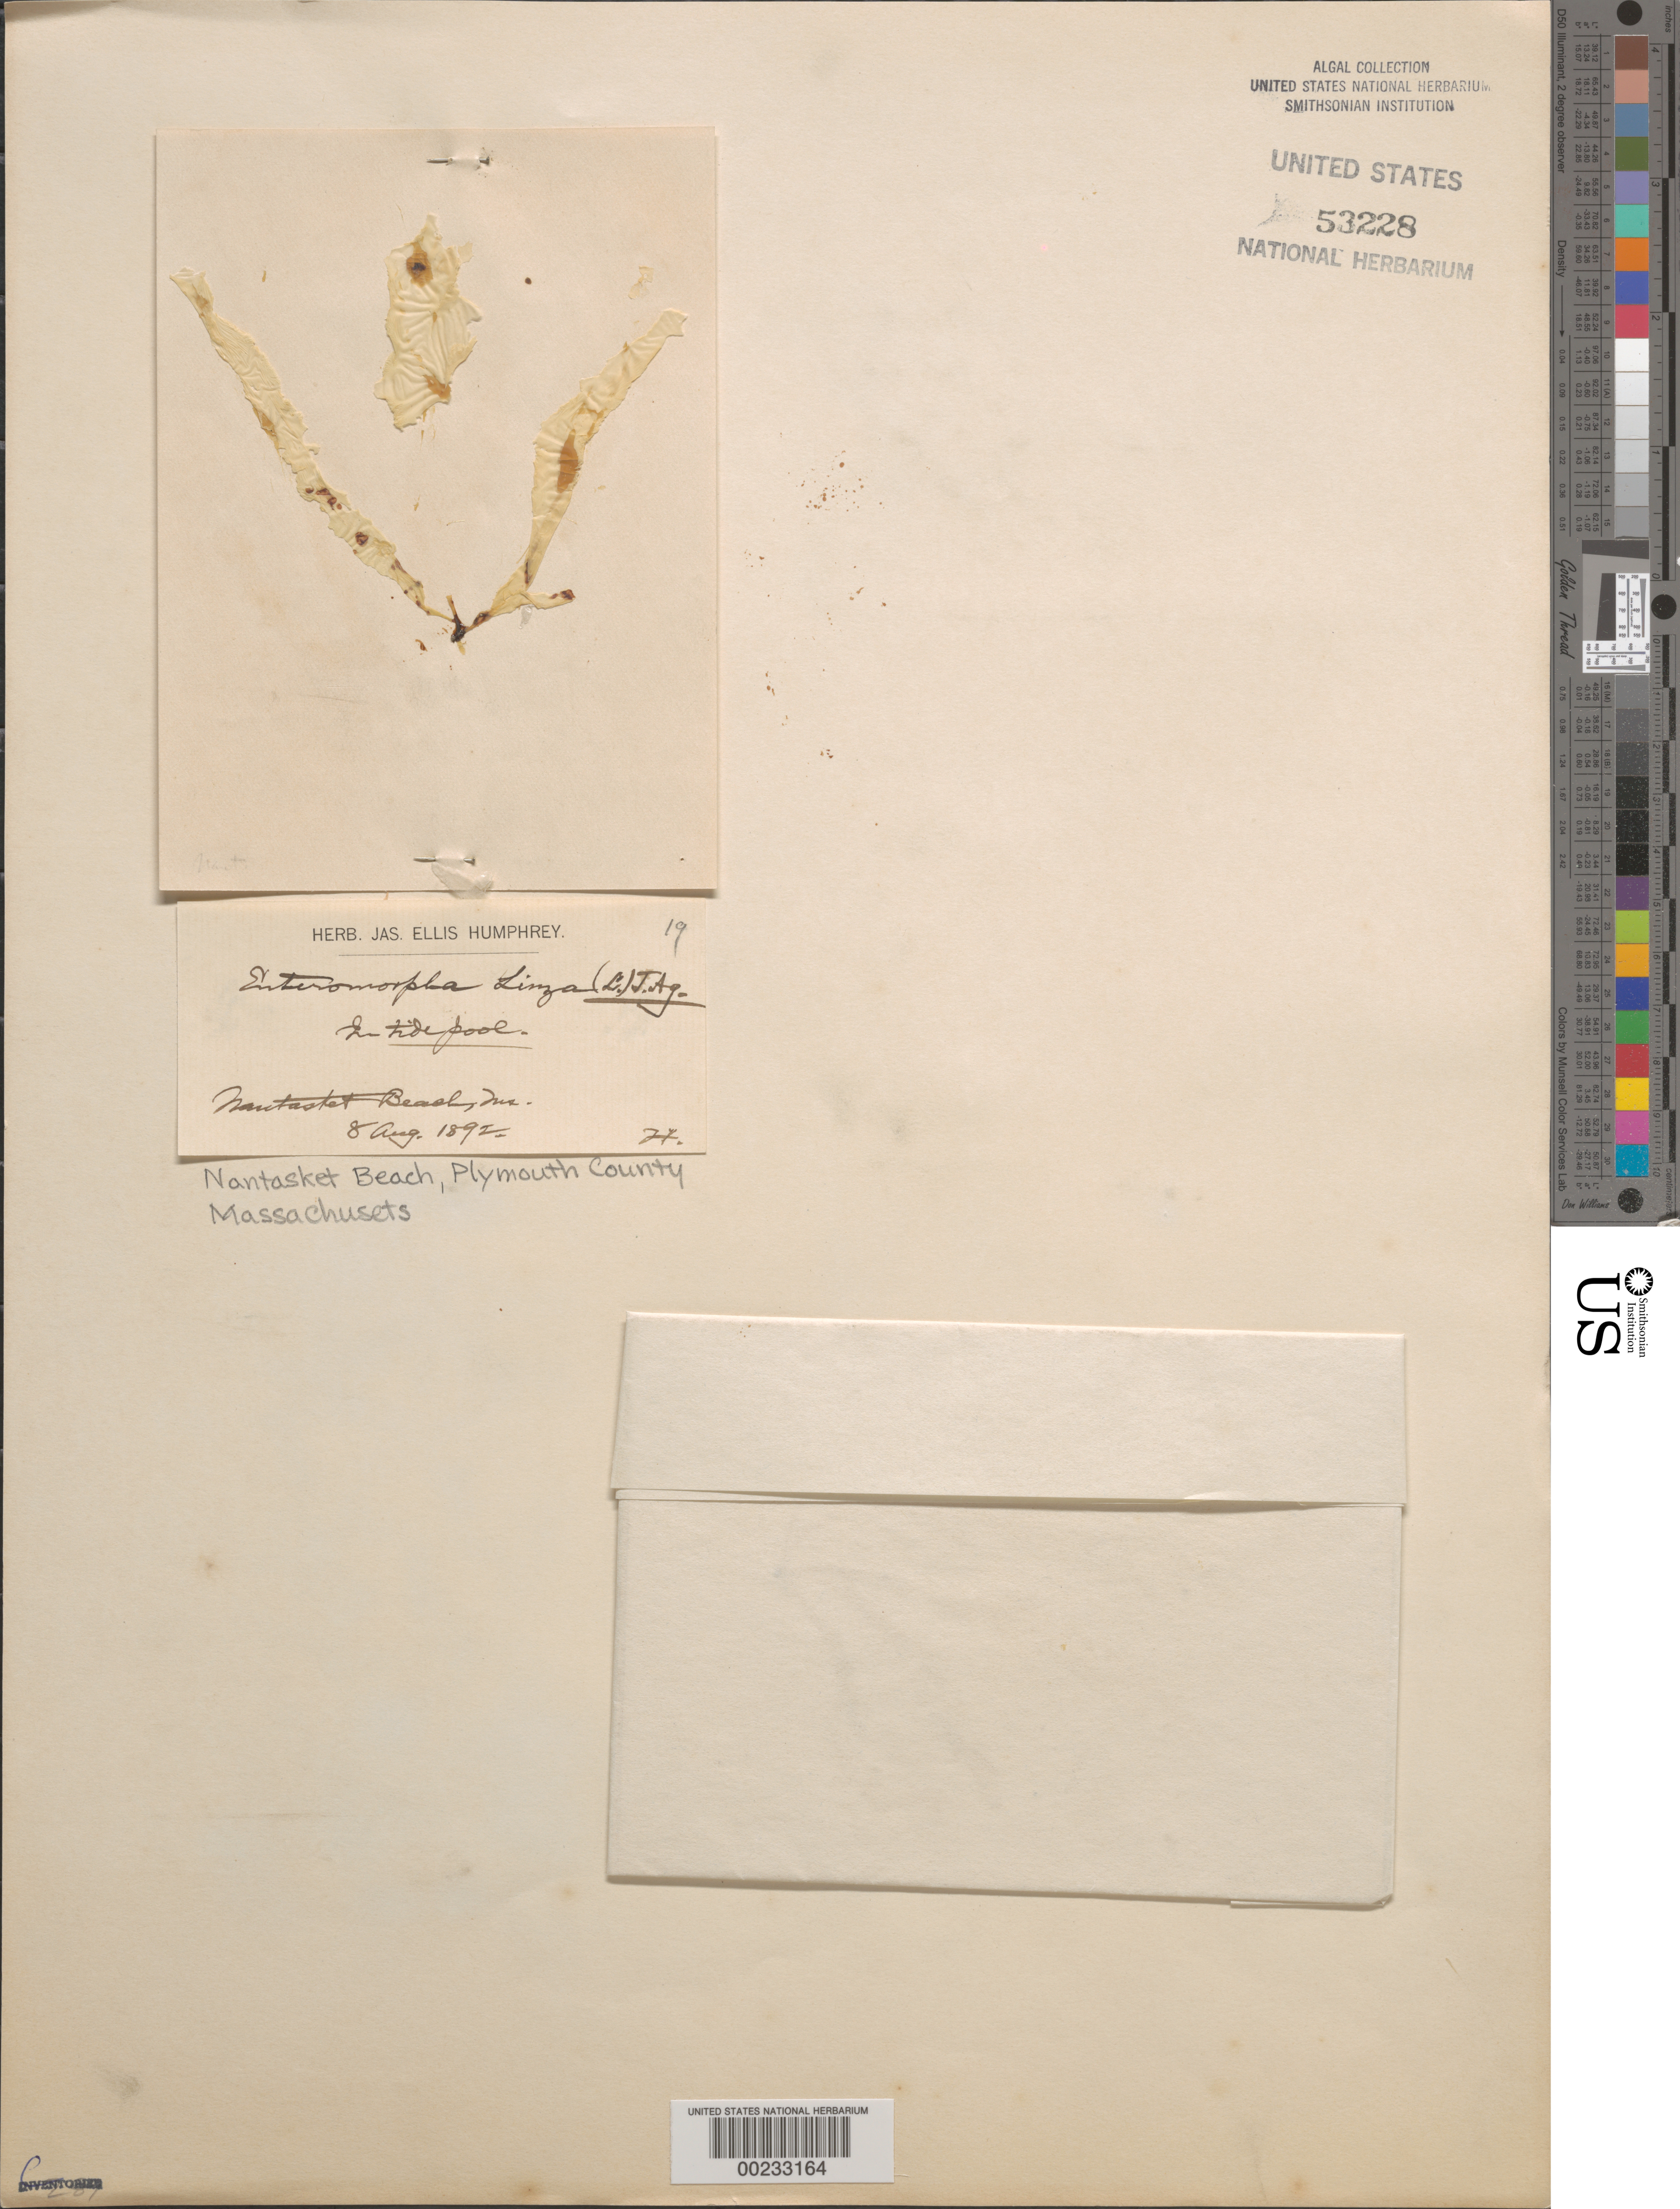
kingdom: Plantae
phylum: Chlorophyta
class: Ulvophyceae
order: Ulvales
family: Ulvaceae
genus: Ulva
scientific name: Ulva clathrata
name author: (Roth) C. Agardh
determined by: Algae name updating Project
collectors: J. Humphrey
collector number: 19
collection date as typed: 08 Aug 1892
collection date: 1892-08-08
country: United States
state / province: Massachusetts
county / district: Plymouth County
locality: Nantasket Beach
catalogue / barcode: US 53228